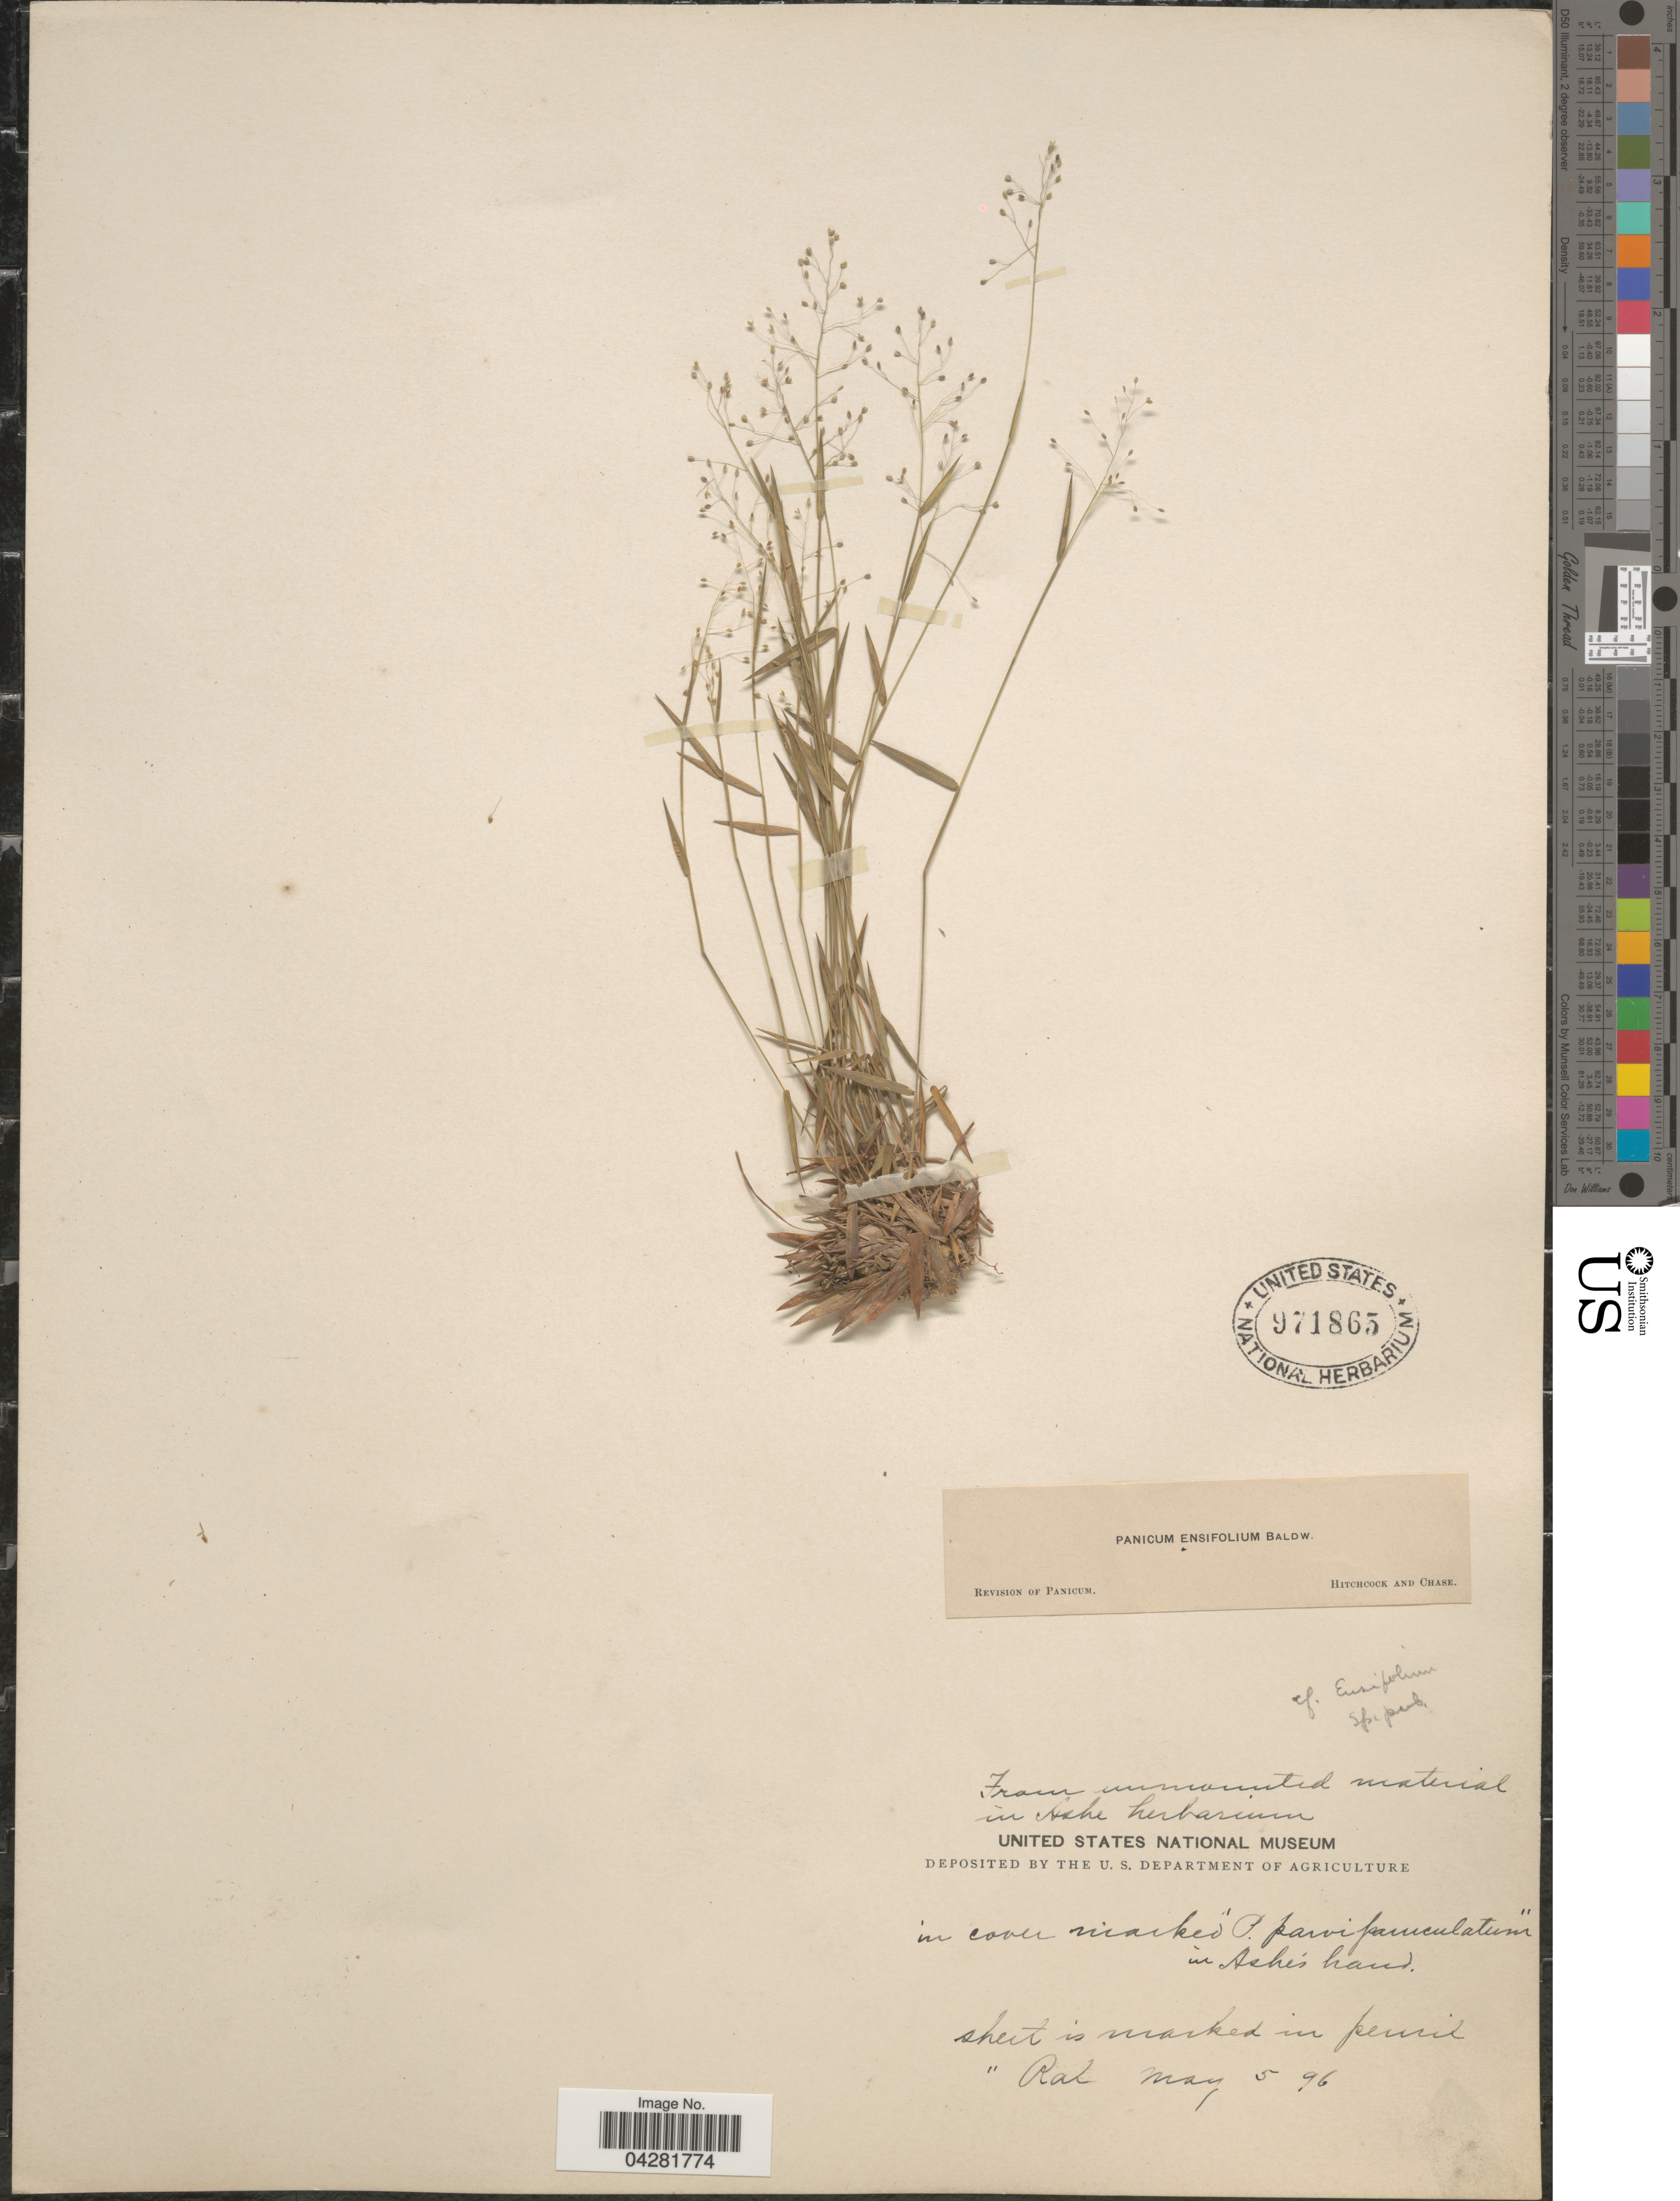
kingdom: Plantae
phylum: Tracheophyta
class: Liliopsida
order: Poales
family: Poaceae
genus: Dichanthelium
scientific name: Dichanthelium ensifolium var. ensifolium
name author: (Baldwin ex Elliot) Gould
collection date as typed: Transcribed d/m/y: 5/5/96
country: United States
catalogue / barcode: US 971865